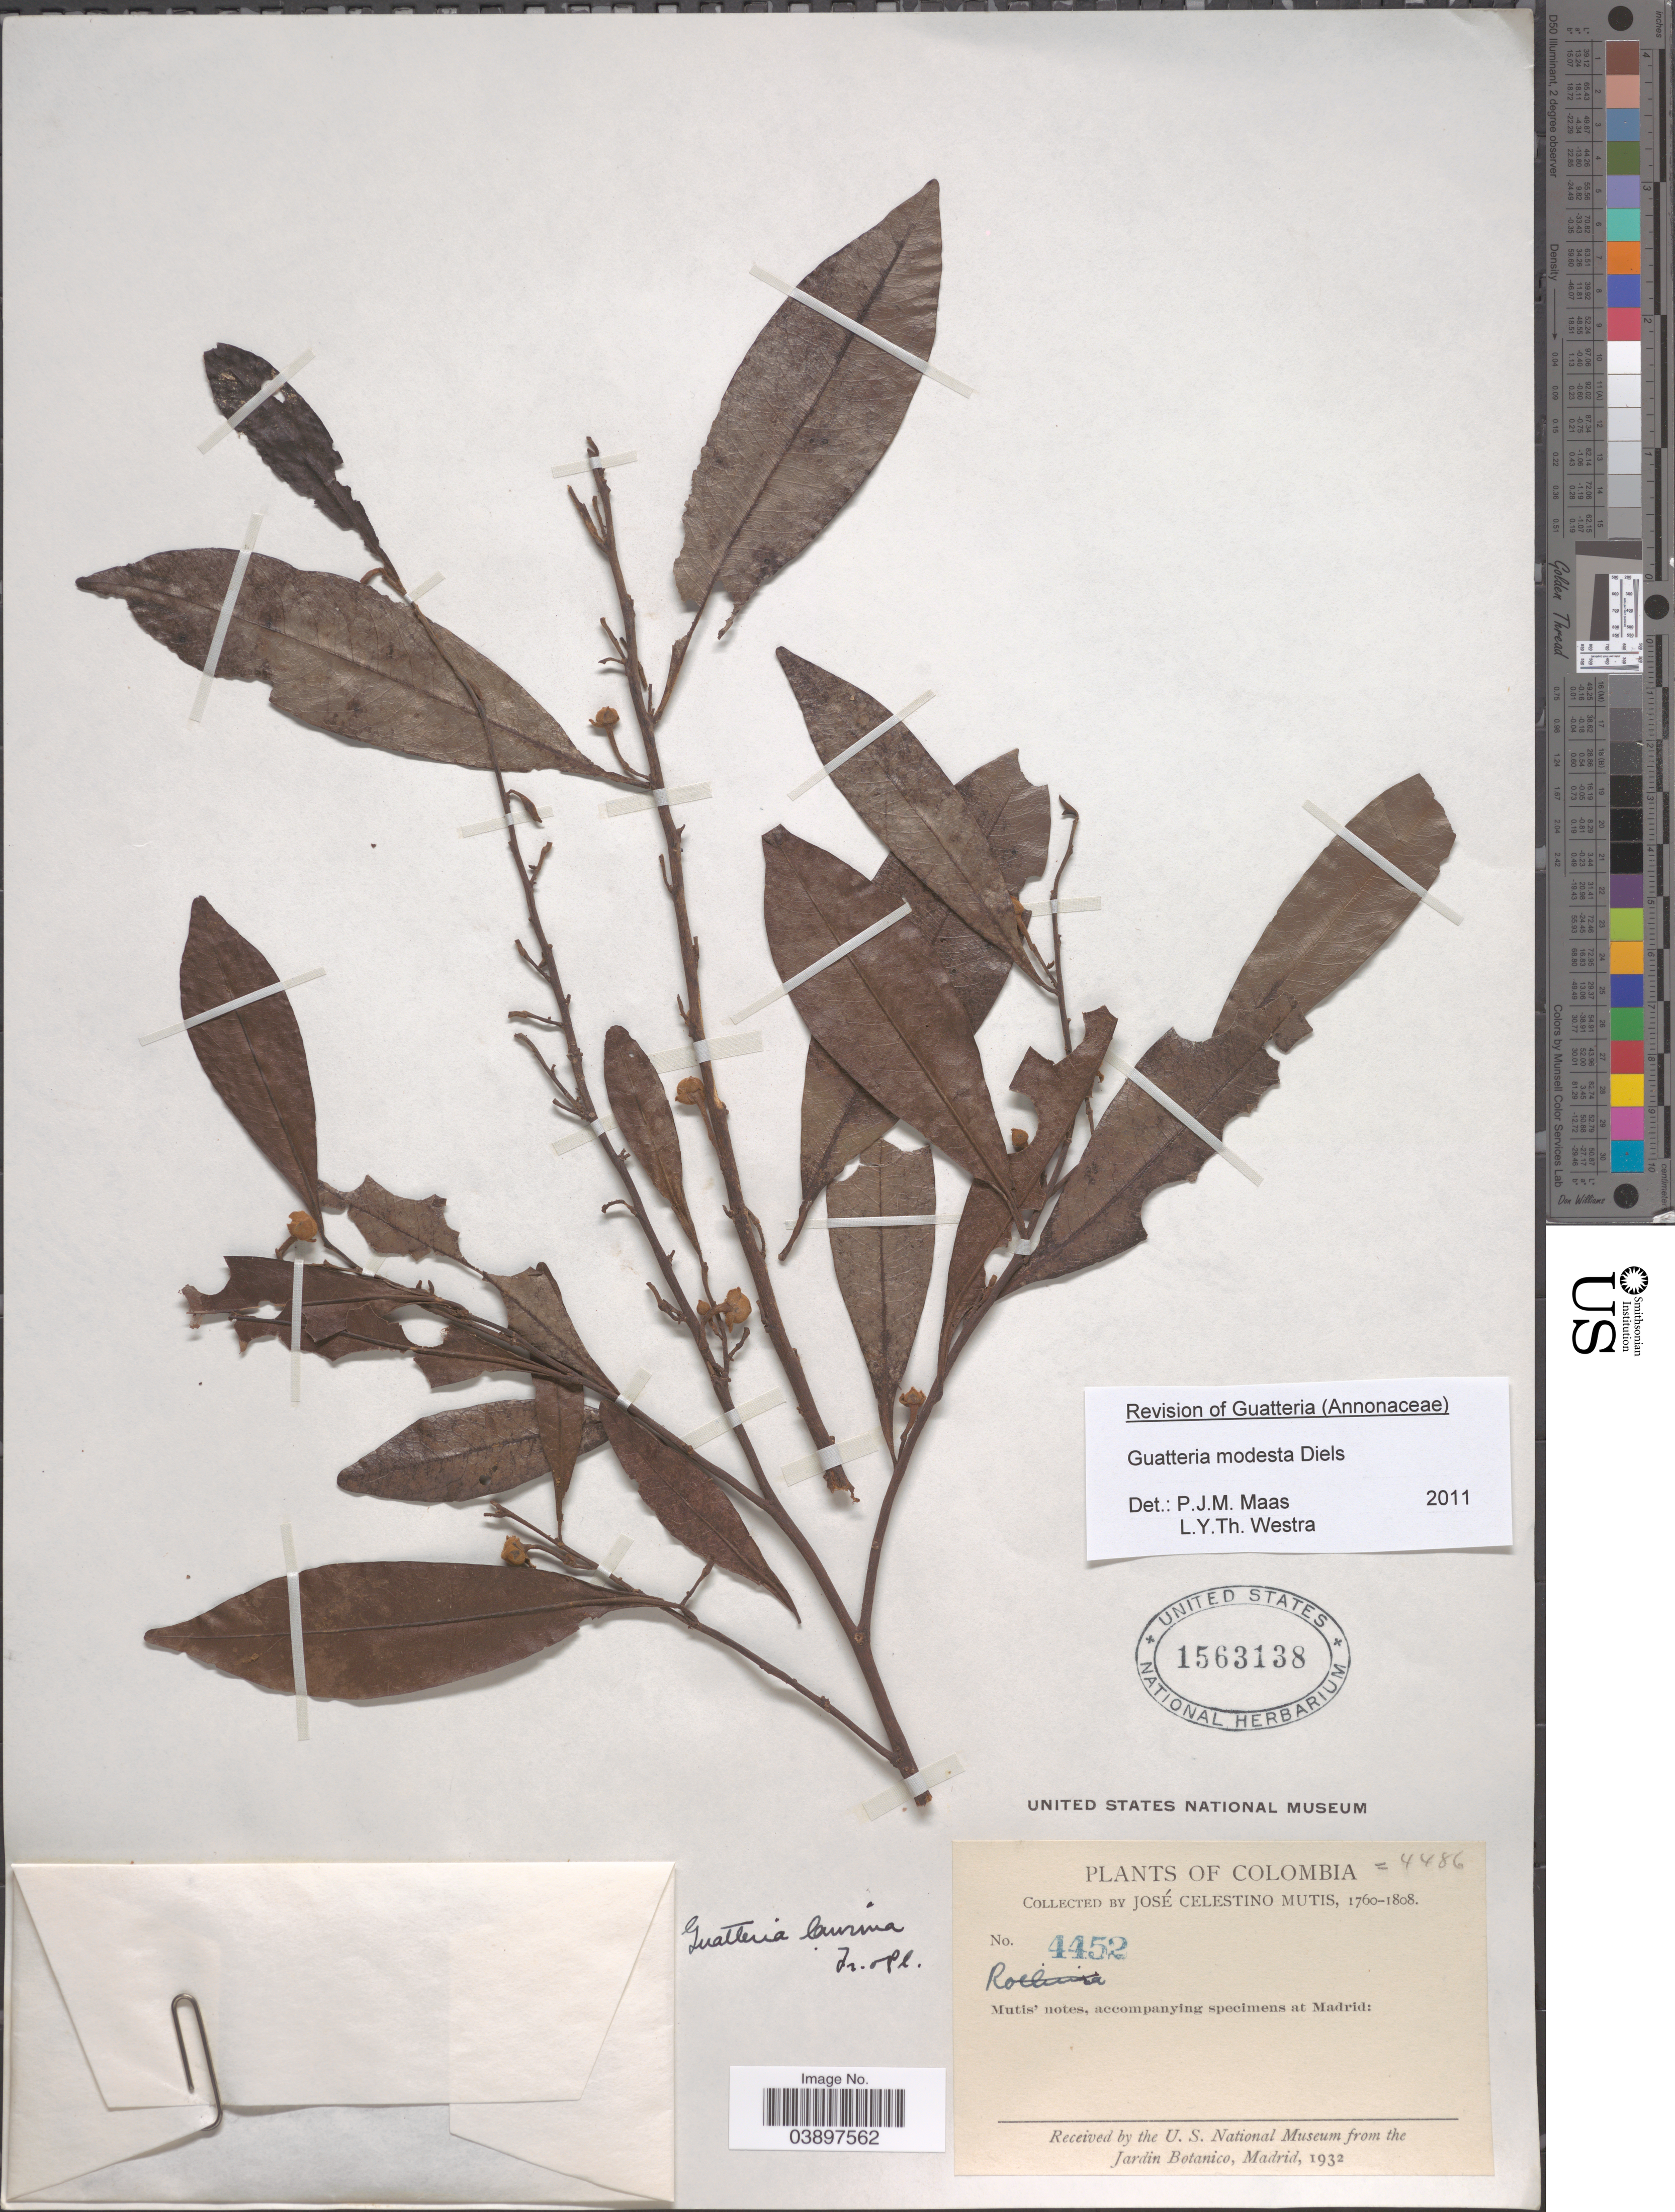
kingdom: Plantae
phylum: Tracheophyta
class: Magnoliopsida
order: Magnoliales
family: Annonaceae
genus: Guatteria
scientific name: Guatteria modesta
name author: Diels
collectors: J. C. B. Mutis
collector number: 4452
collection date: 1760/1808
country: Colombia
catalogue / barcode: US 1563138